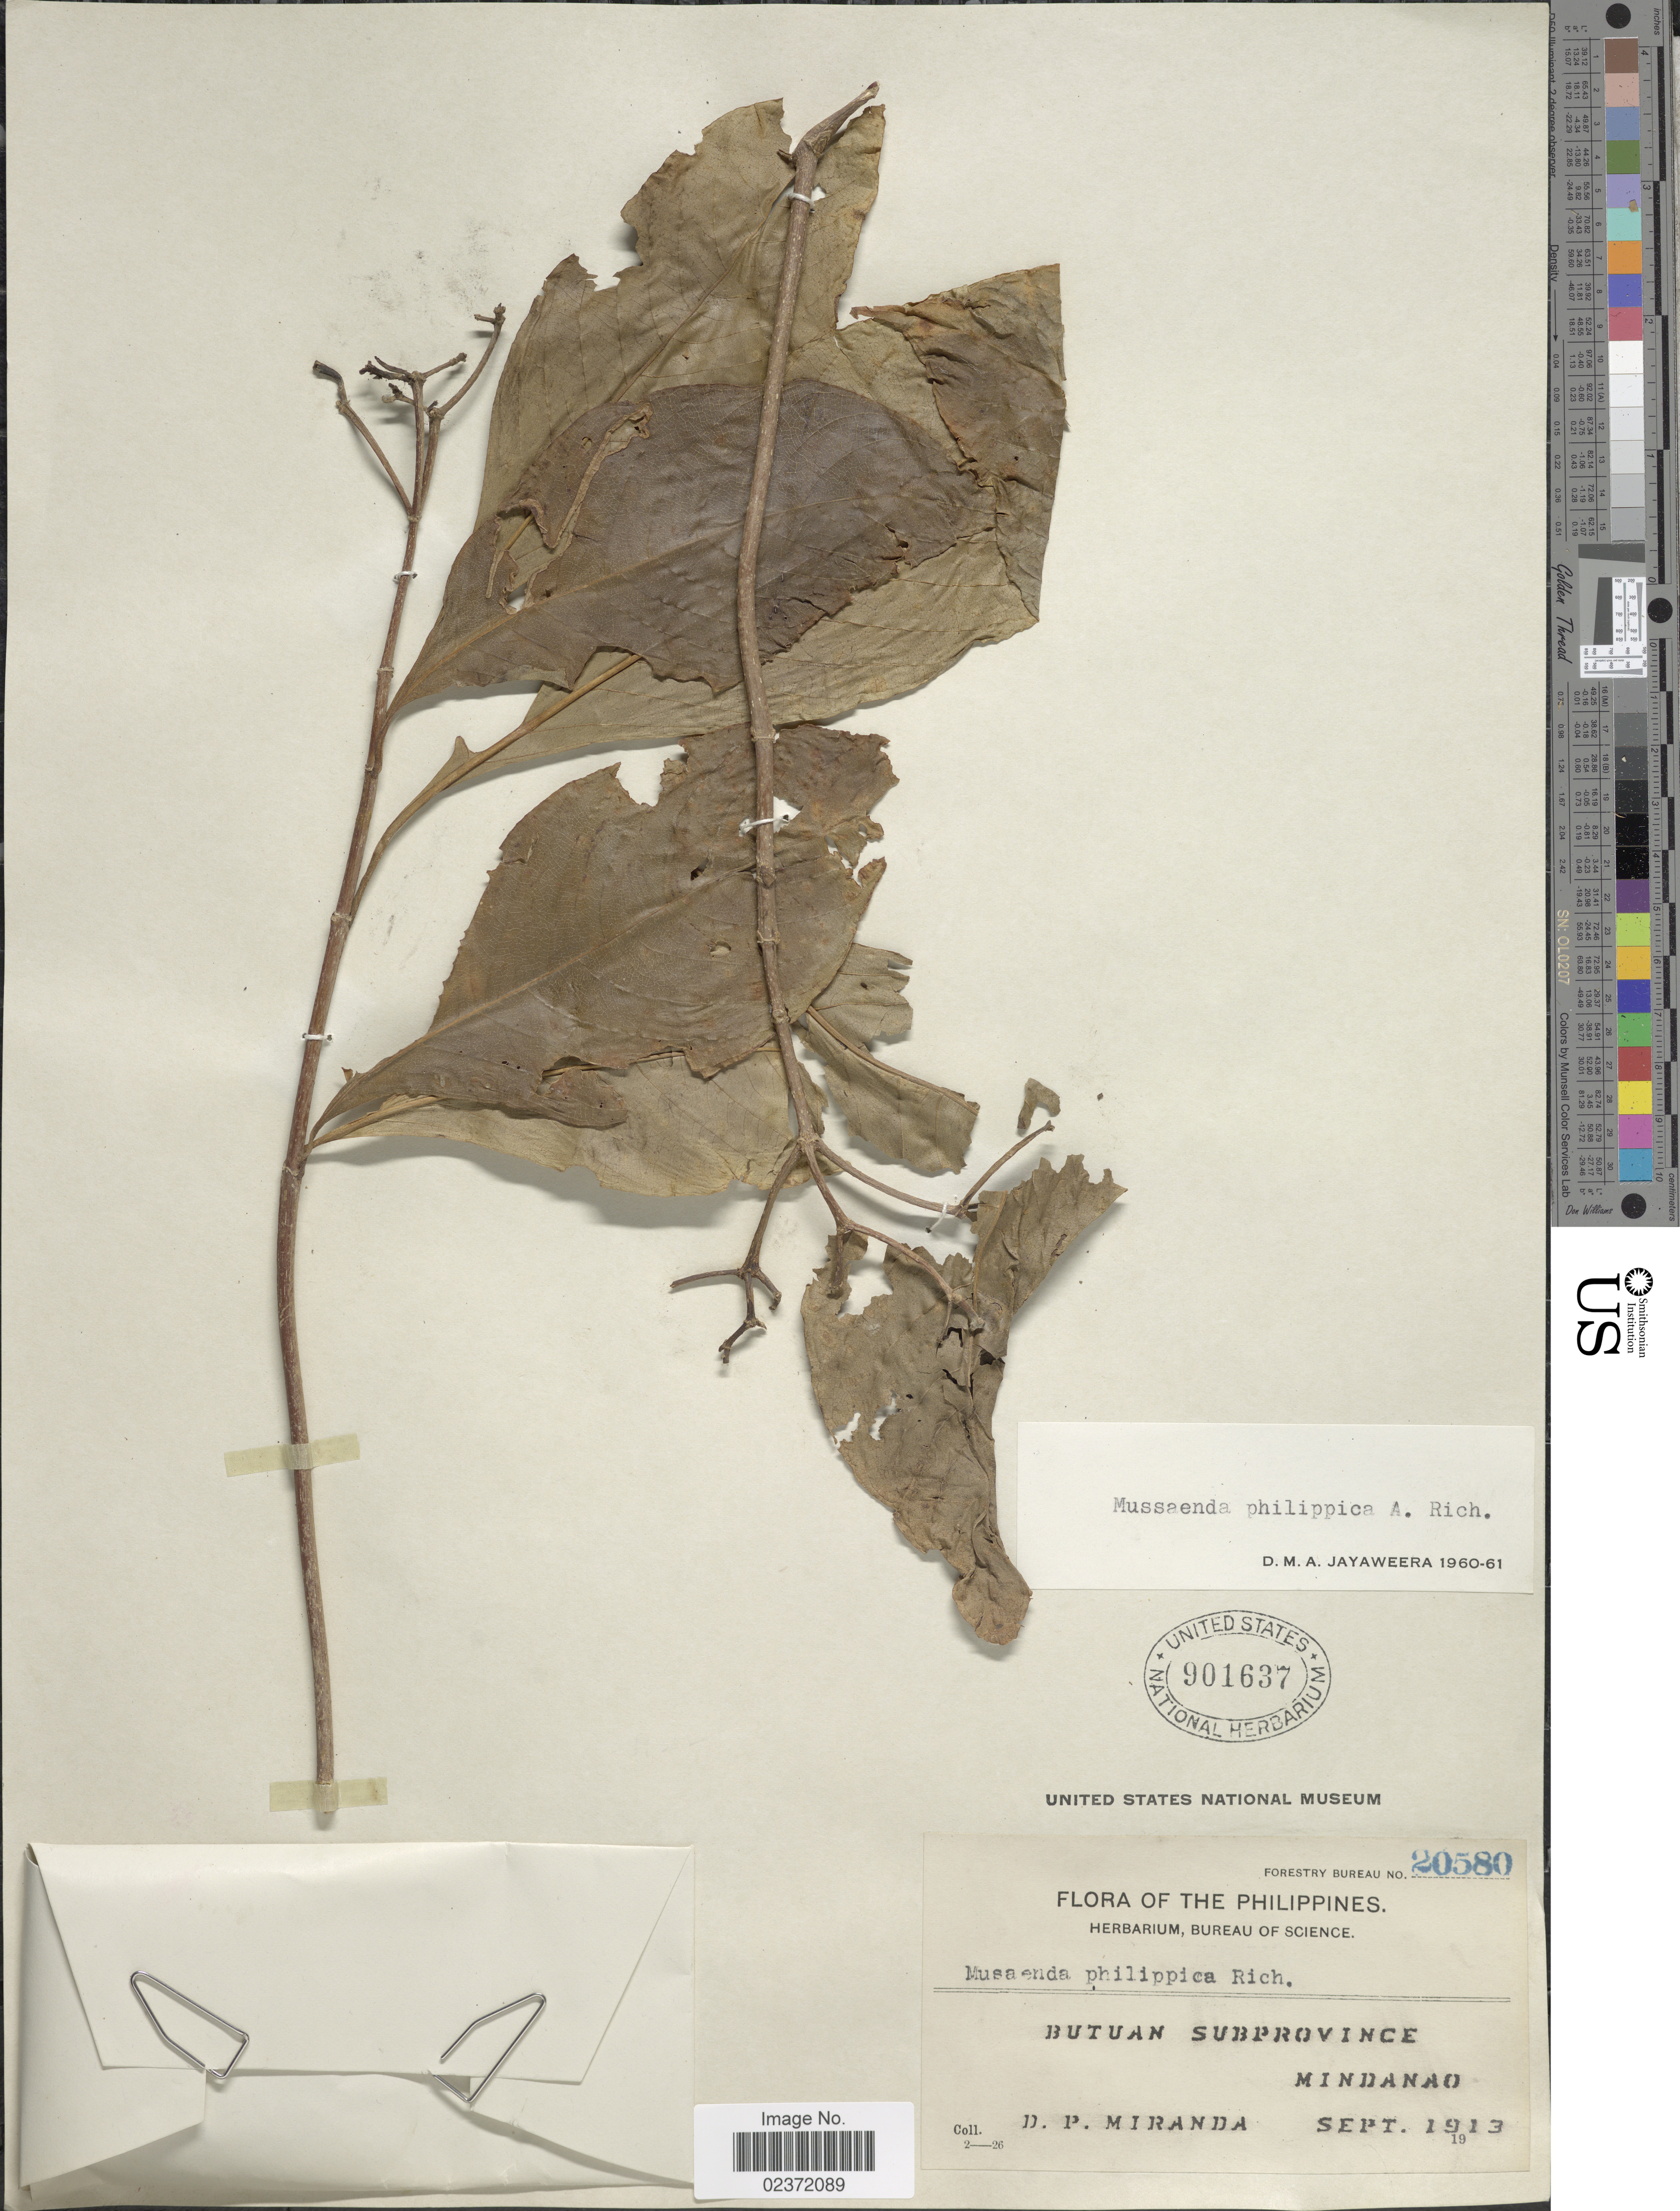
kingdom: Plantae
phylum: Tracheophyta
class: Magnoliopsida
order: Gentianales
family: Rubiaceae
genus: Mussaenda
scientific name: Mussaenda philippica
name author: A. Rich.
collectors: D. P. Miranda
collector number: Forestry Bureau 20580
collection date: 1913-09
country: Philippines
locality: Butuan Subprovince, Mindanao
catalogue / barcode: US 901637